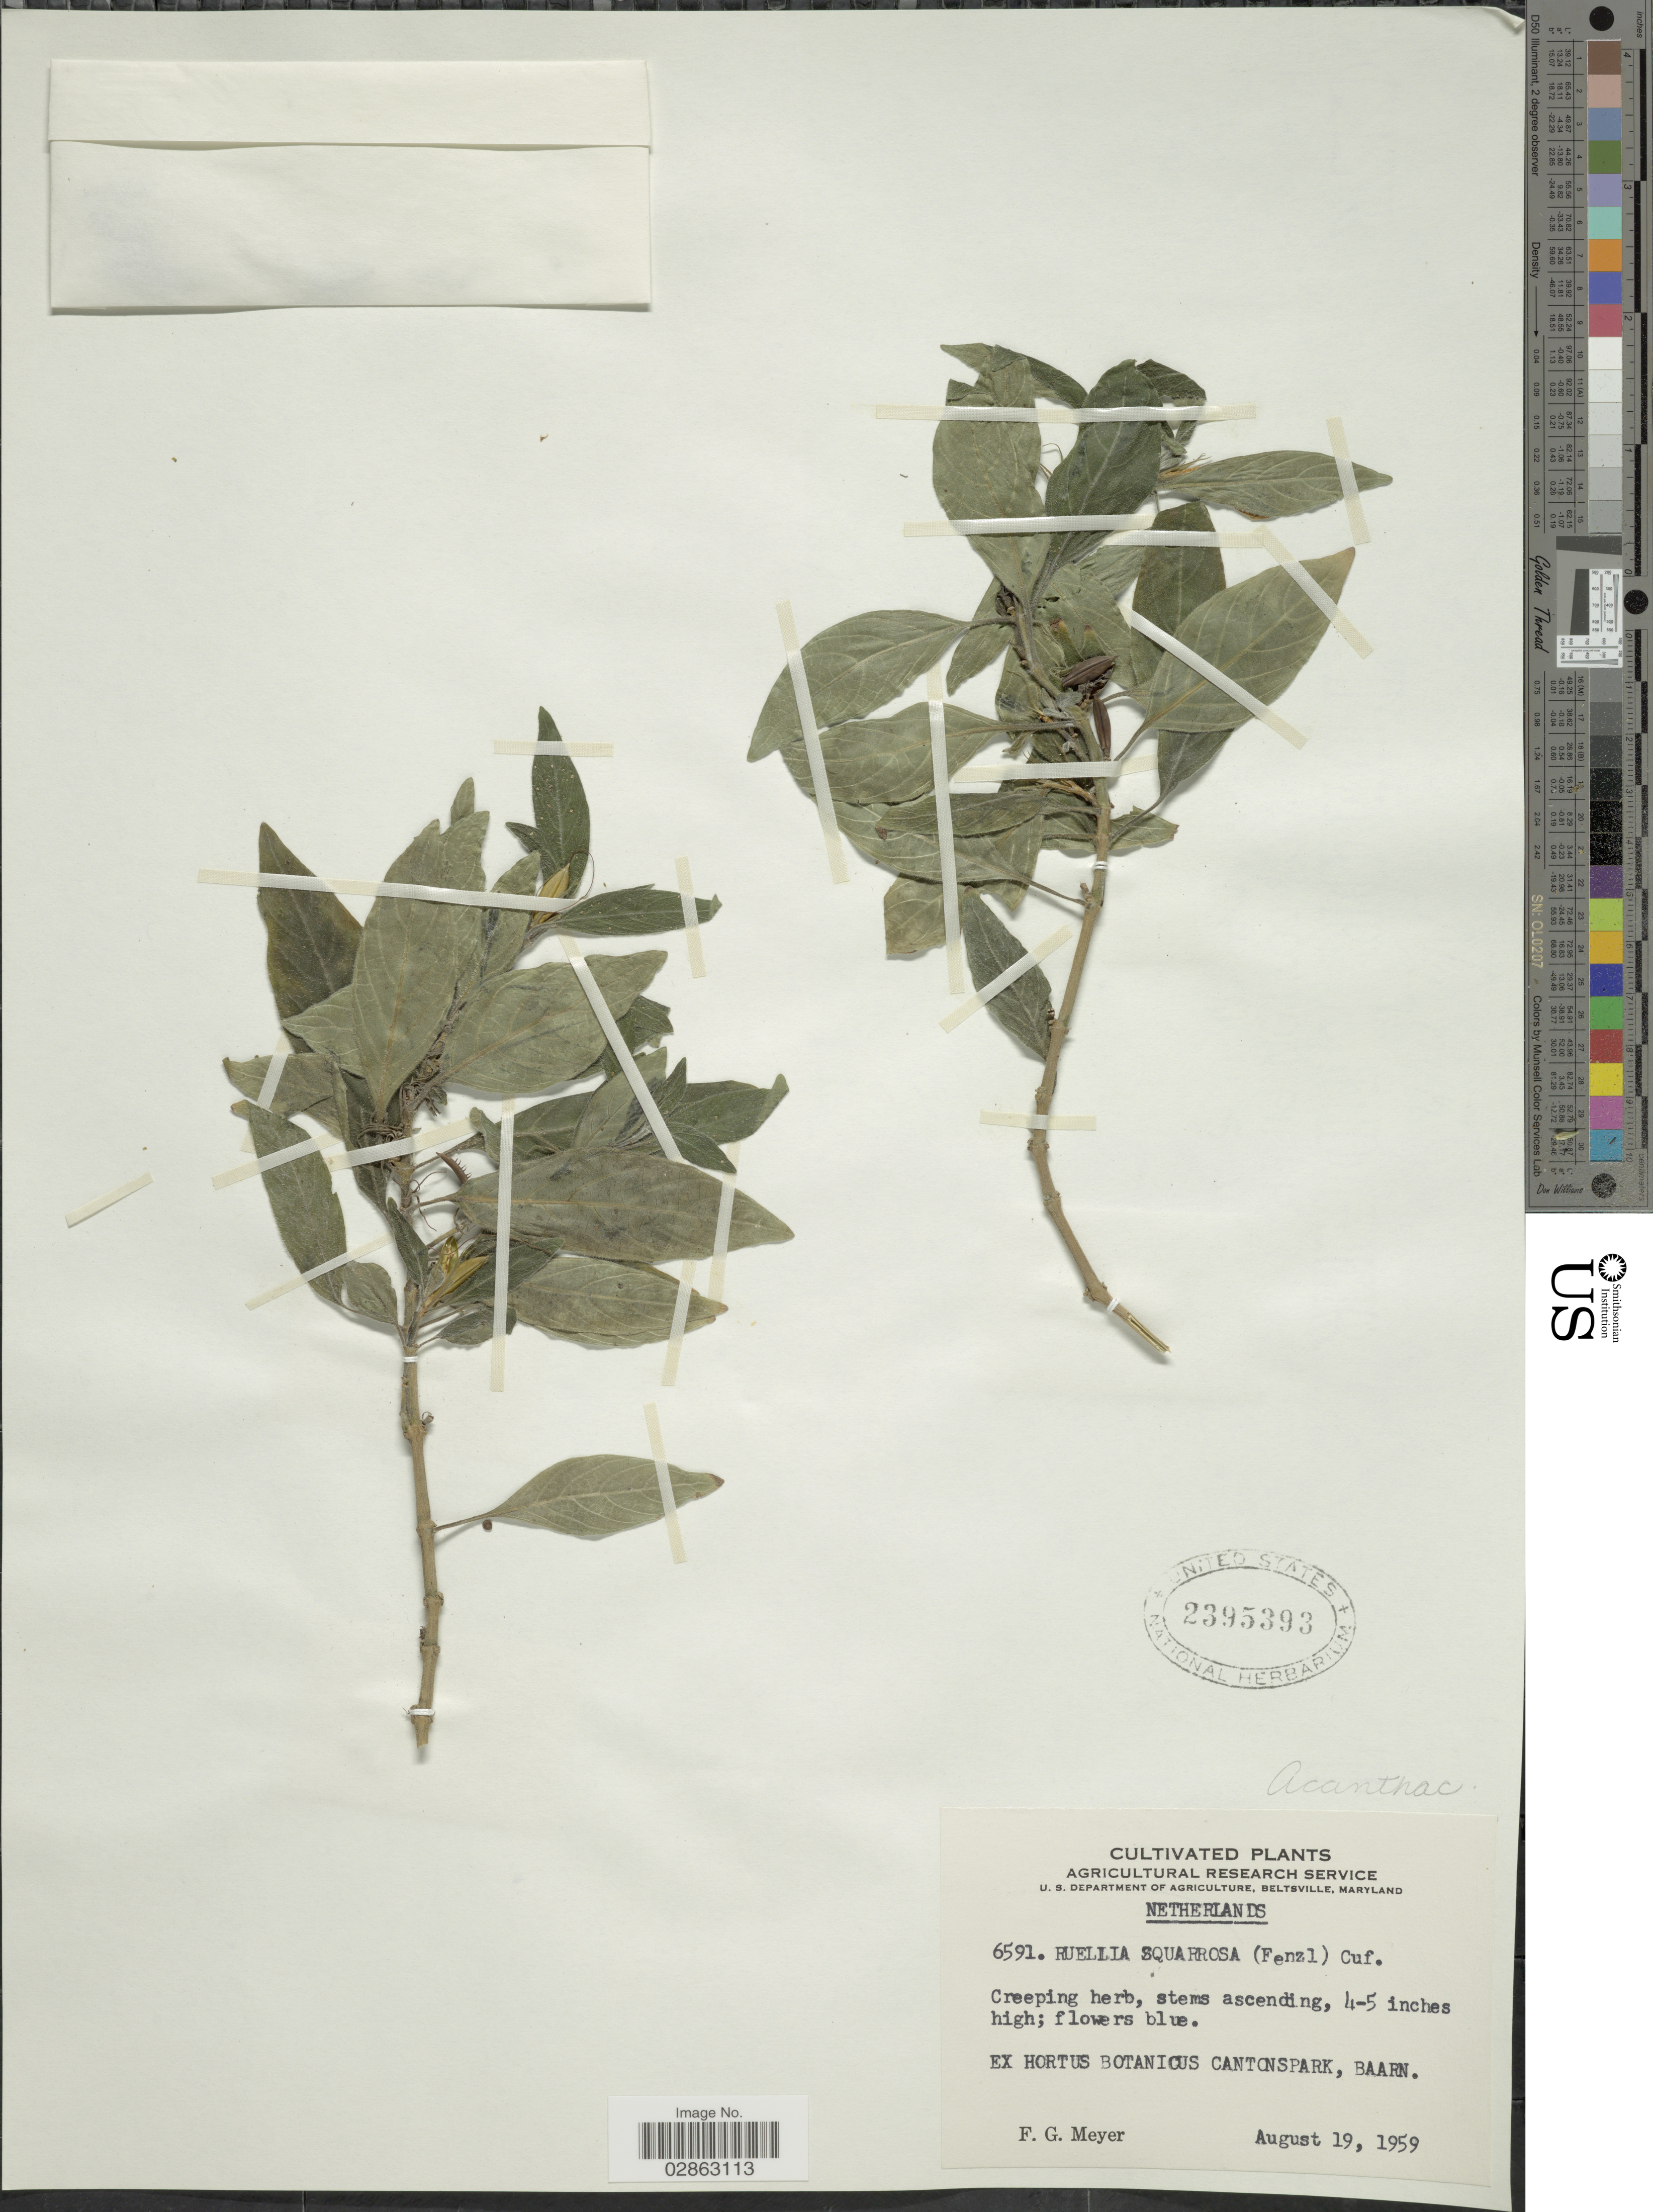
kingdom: Plantae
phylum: Tracheophyta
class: Magnoliopsida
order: Lamiales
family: Acanthaceae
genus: Ruellia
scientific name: Ruellia squarrosa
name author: Fenzl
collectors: F. G. Meyer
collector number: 6591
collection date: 1959-08-19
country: Netherlands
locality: Hortus Botanicus Cantonspark, Baarn.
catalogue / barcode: US 2395393